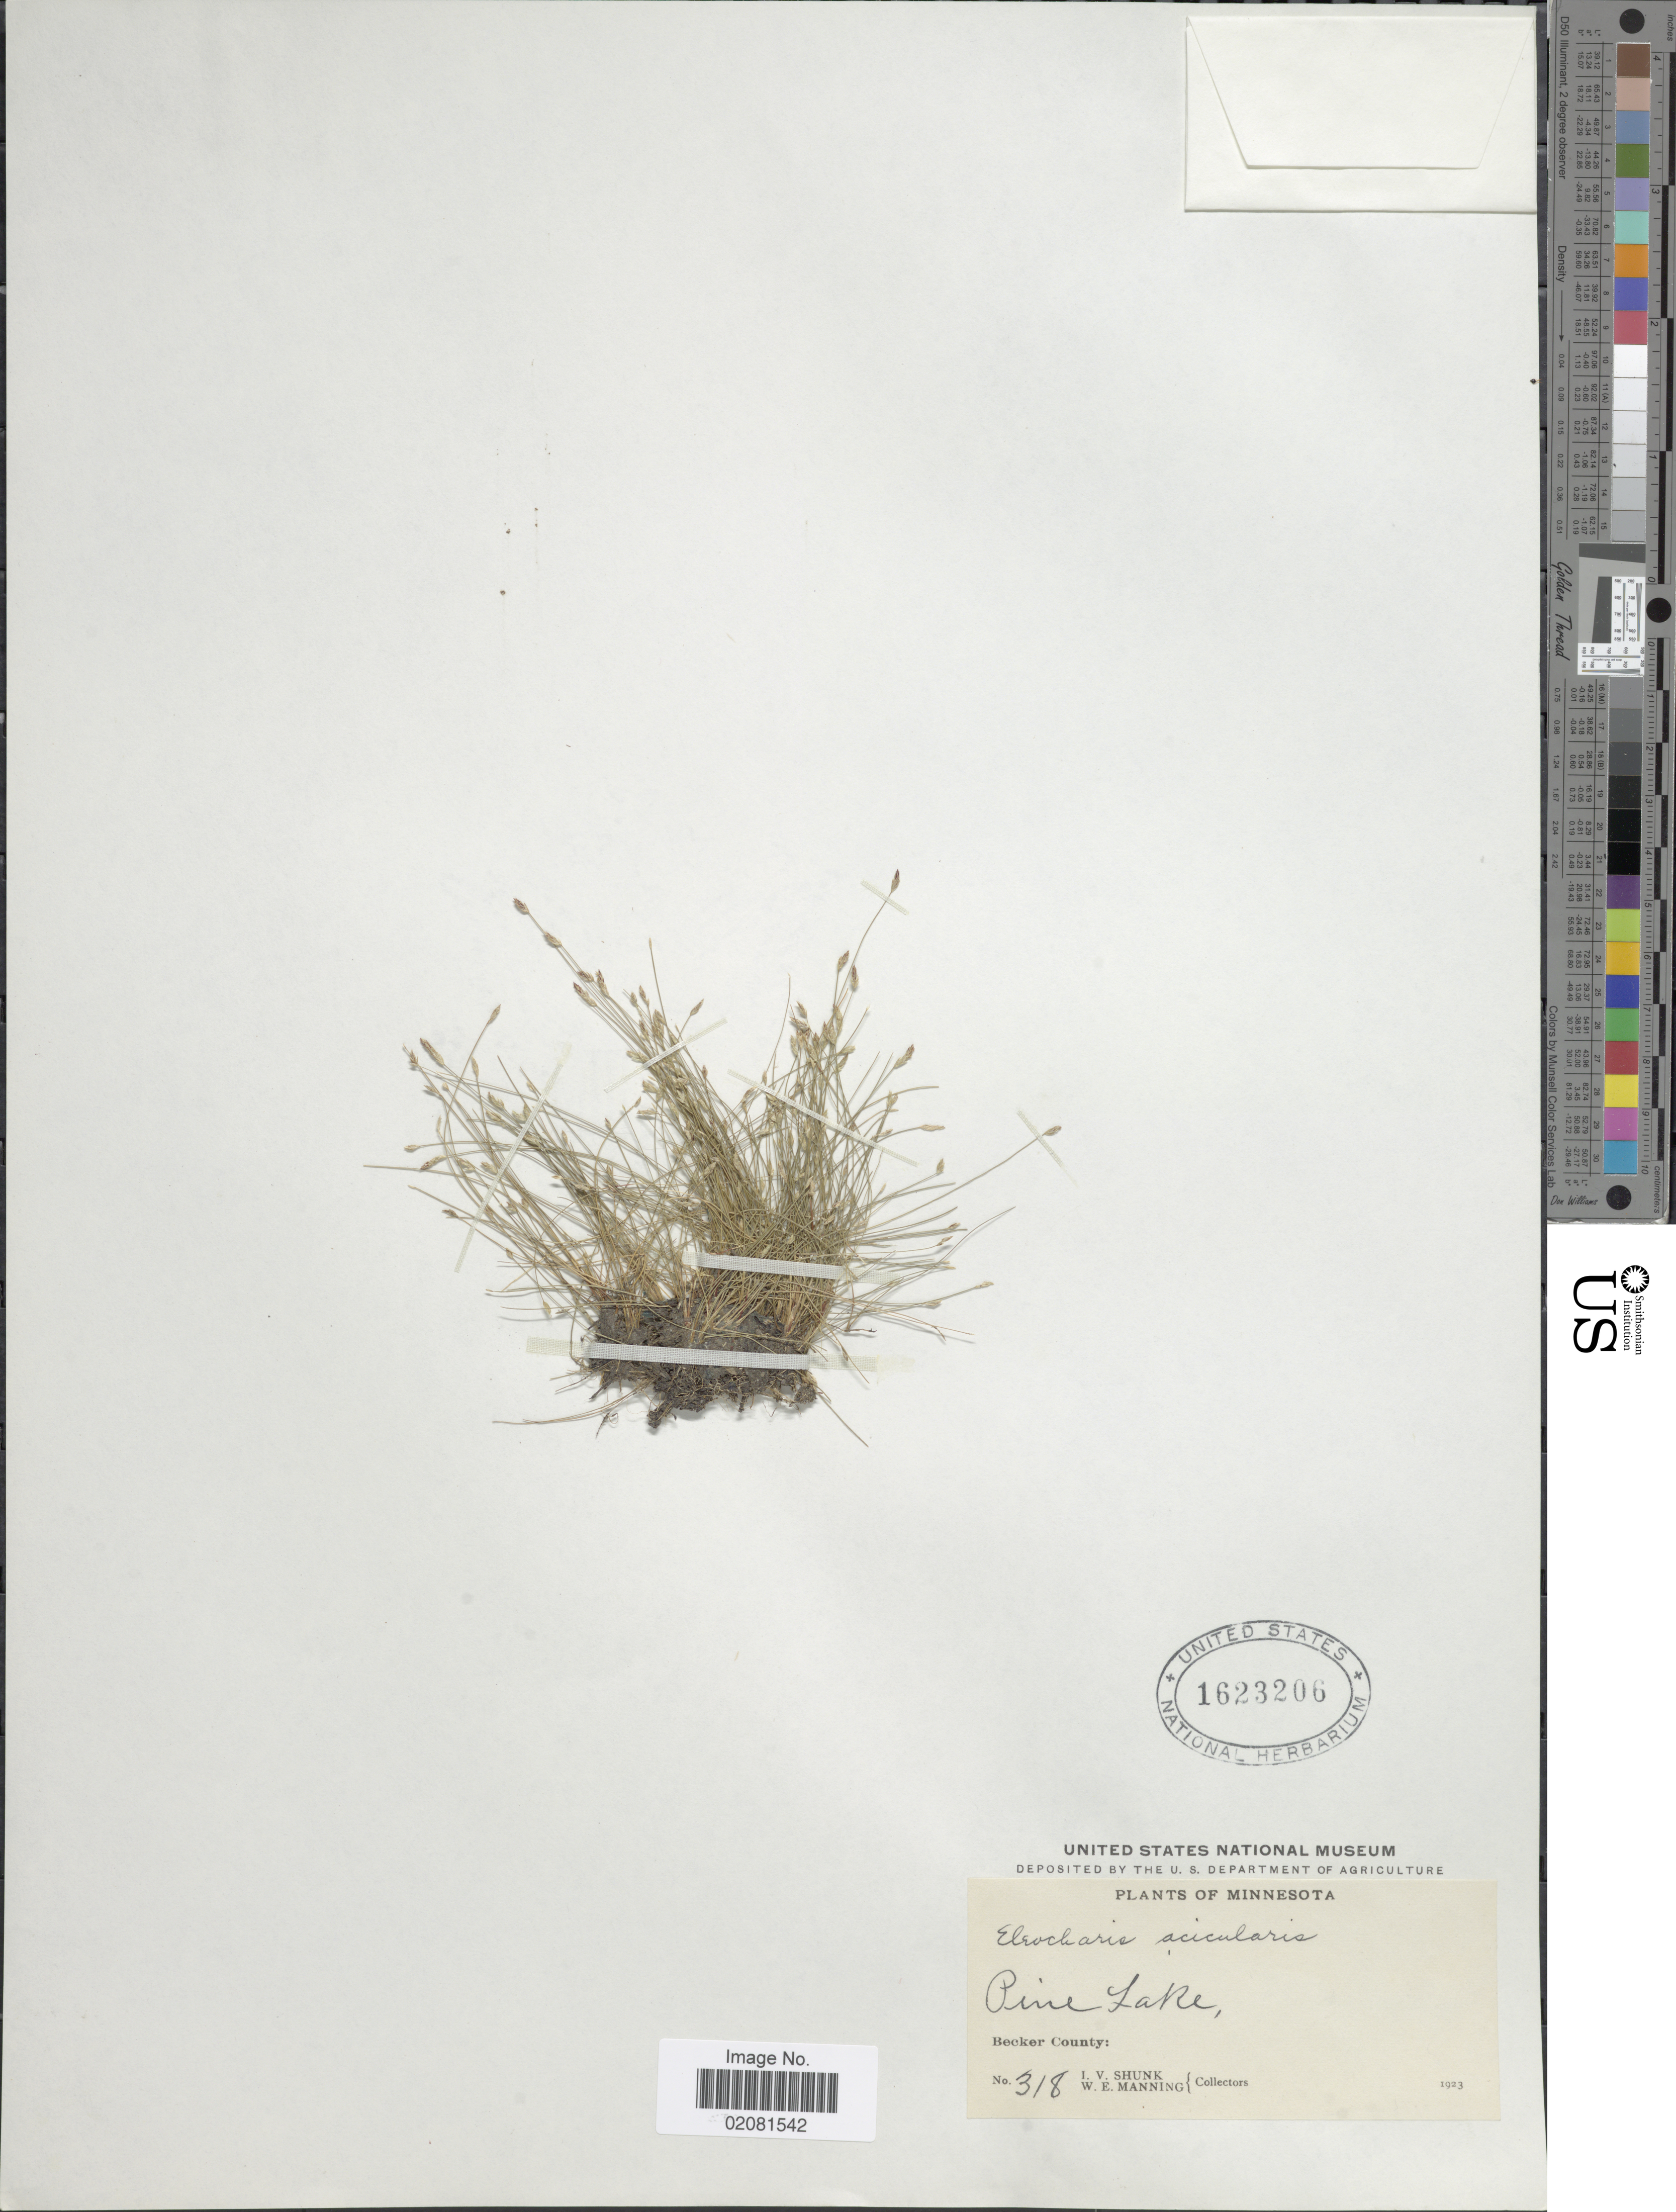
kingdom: Plantae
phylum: Tracheophyta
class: Liliopsida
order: Poales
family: Cyperaceae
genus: Eleocharis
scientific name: Eleocharis acicularis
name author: (L.) Roem. & Schult.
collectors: I. Shunk & W. Manning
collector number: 318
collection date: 1923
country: United States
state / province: Minnesota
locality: Pine Lake, Becker County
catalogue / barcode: US 1623206